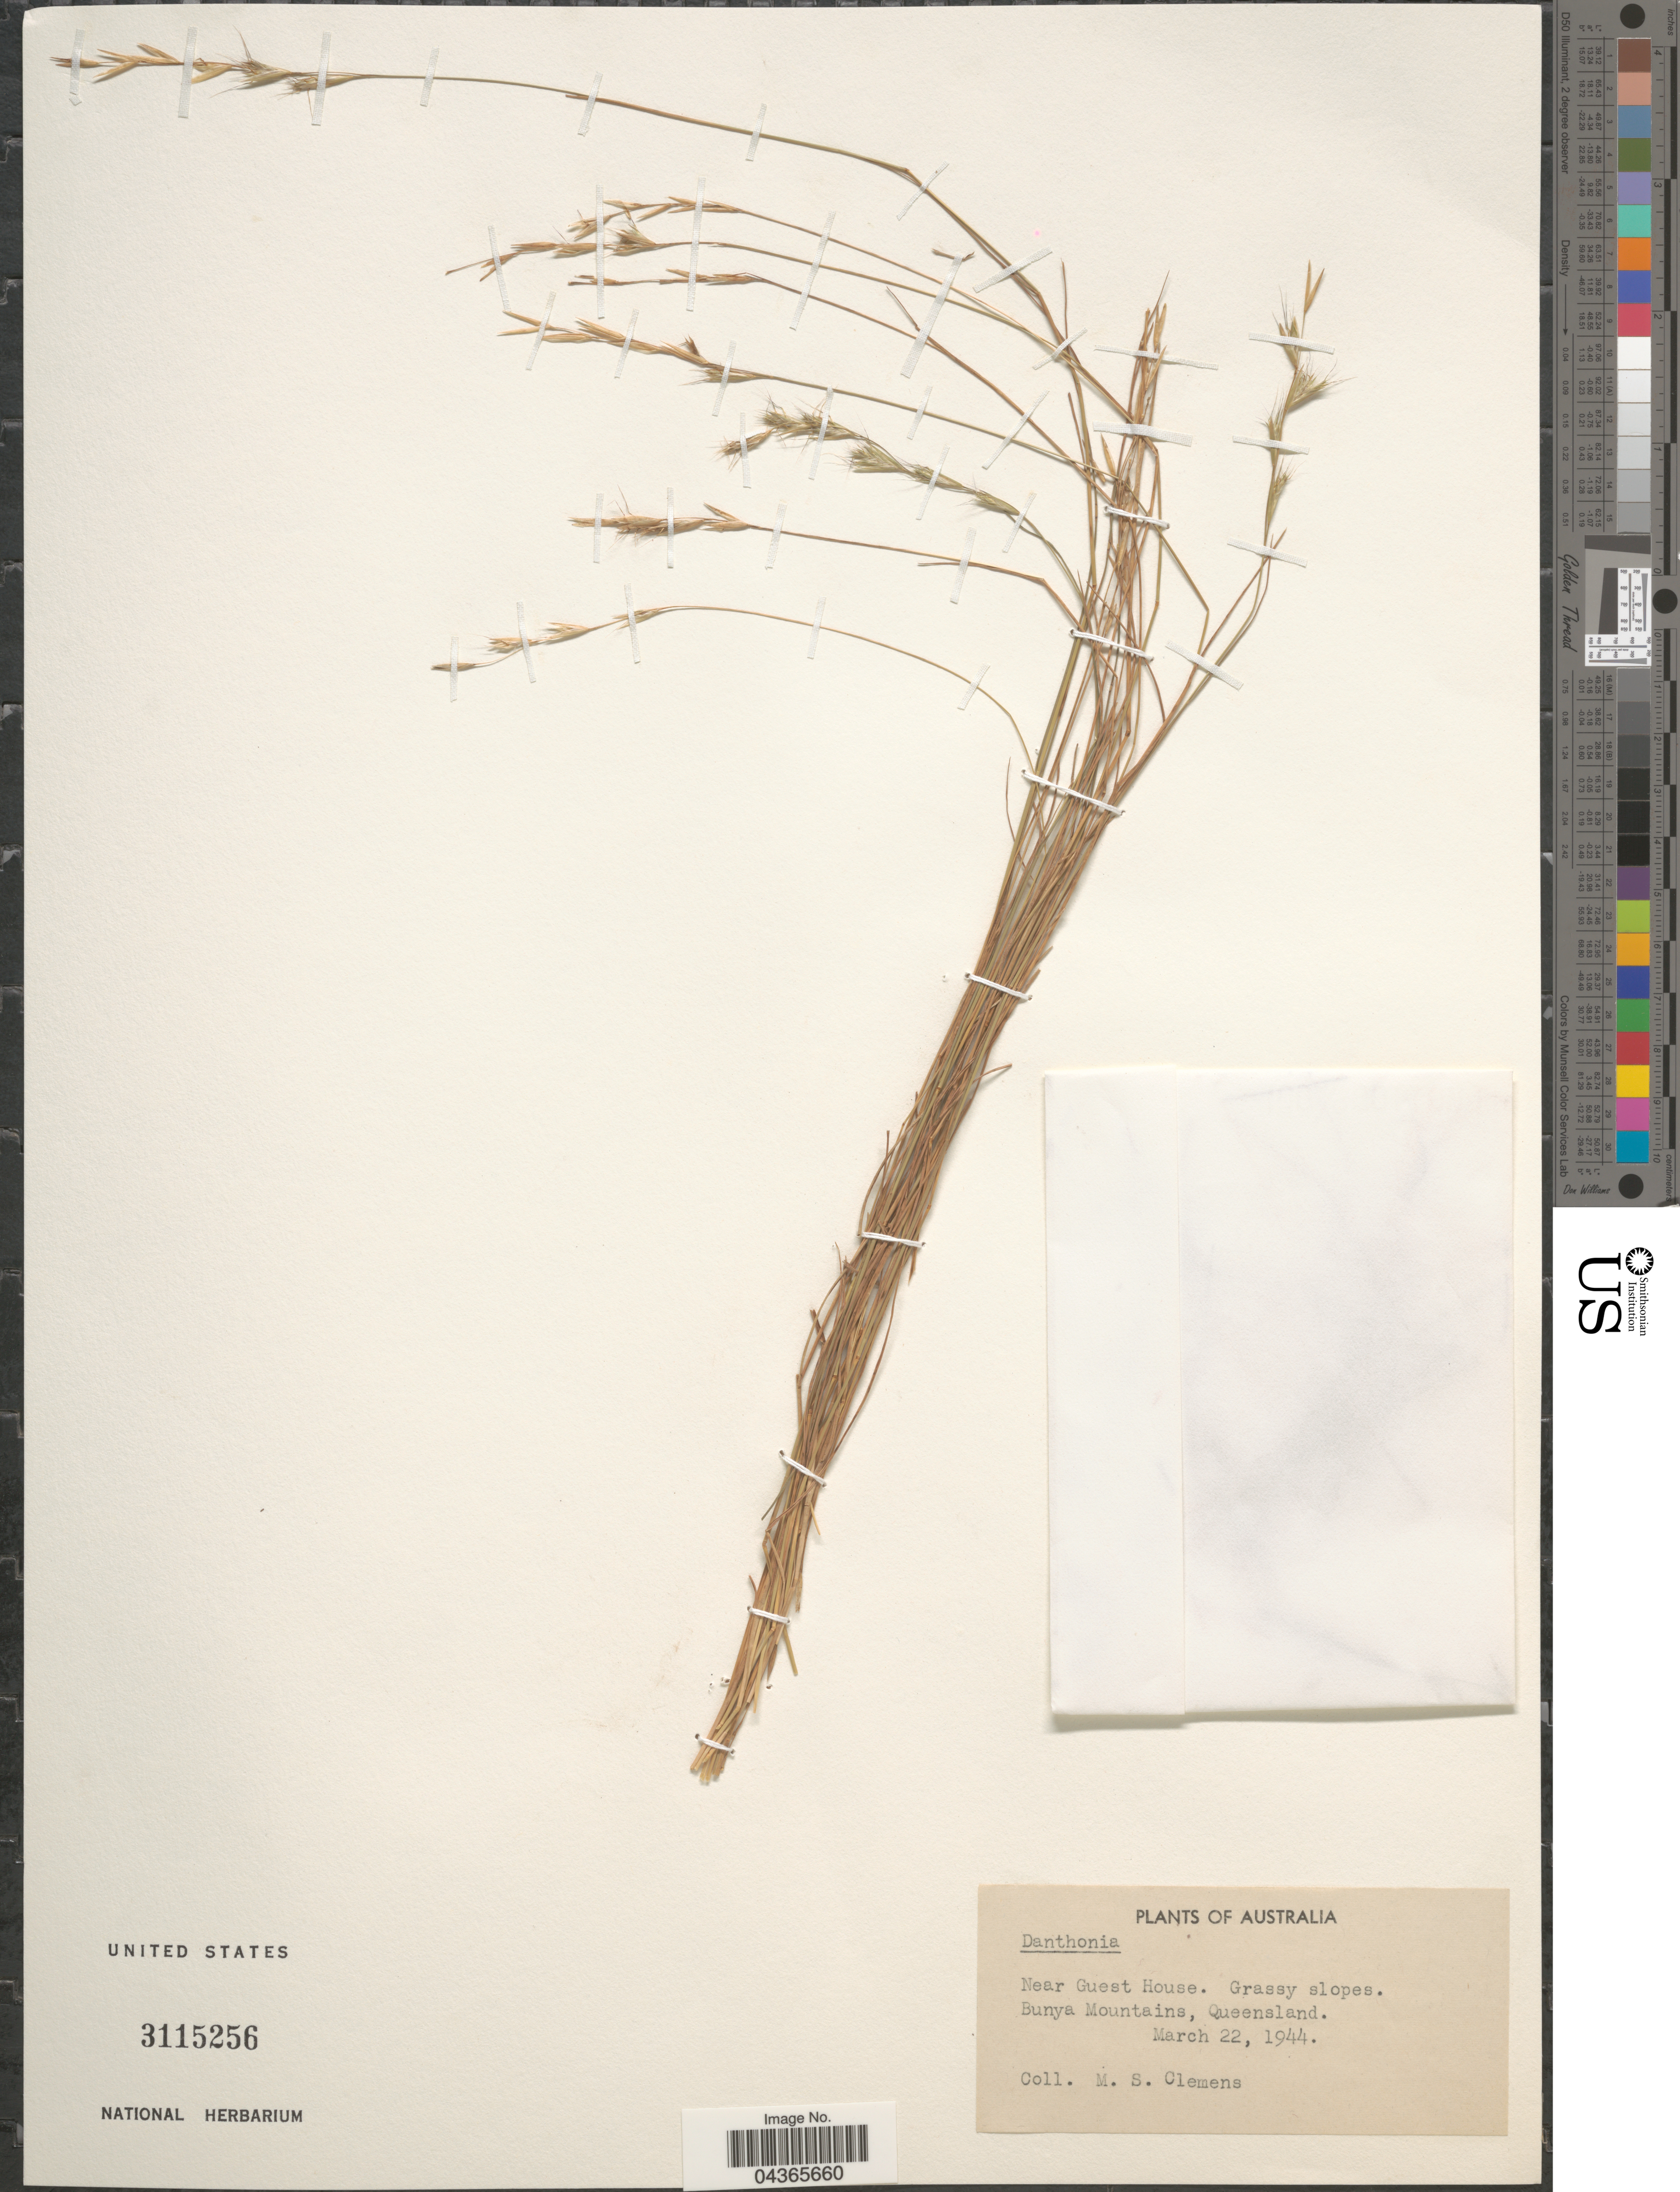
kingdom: Plantae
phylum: Tracheophyta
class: Liliopsida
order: Poales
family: Poaceae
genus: Rytidosperma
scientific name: Rytidosperma sp.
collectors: M. S. Clemens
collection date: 1944-03-22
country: Australia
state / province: Queensland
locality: Near Guest House. Bunya Mountains.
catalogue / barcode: US 3115256